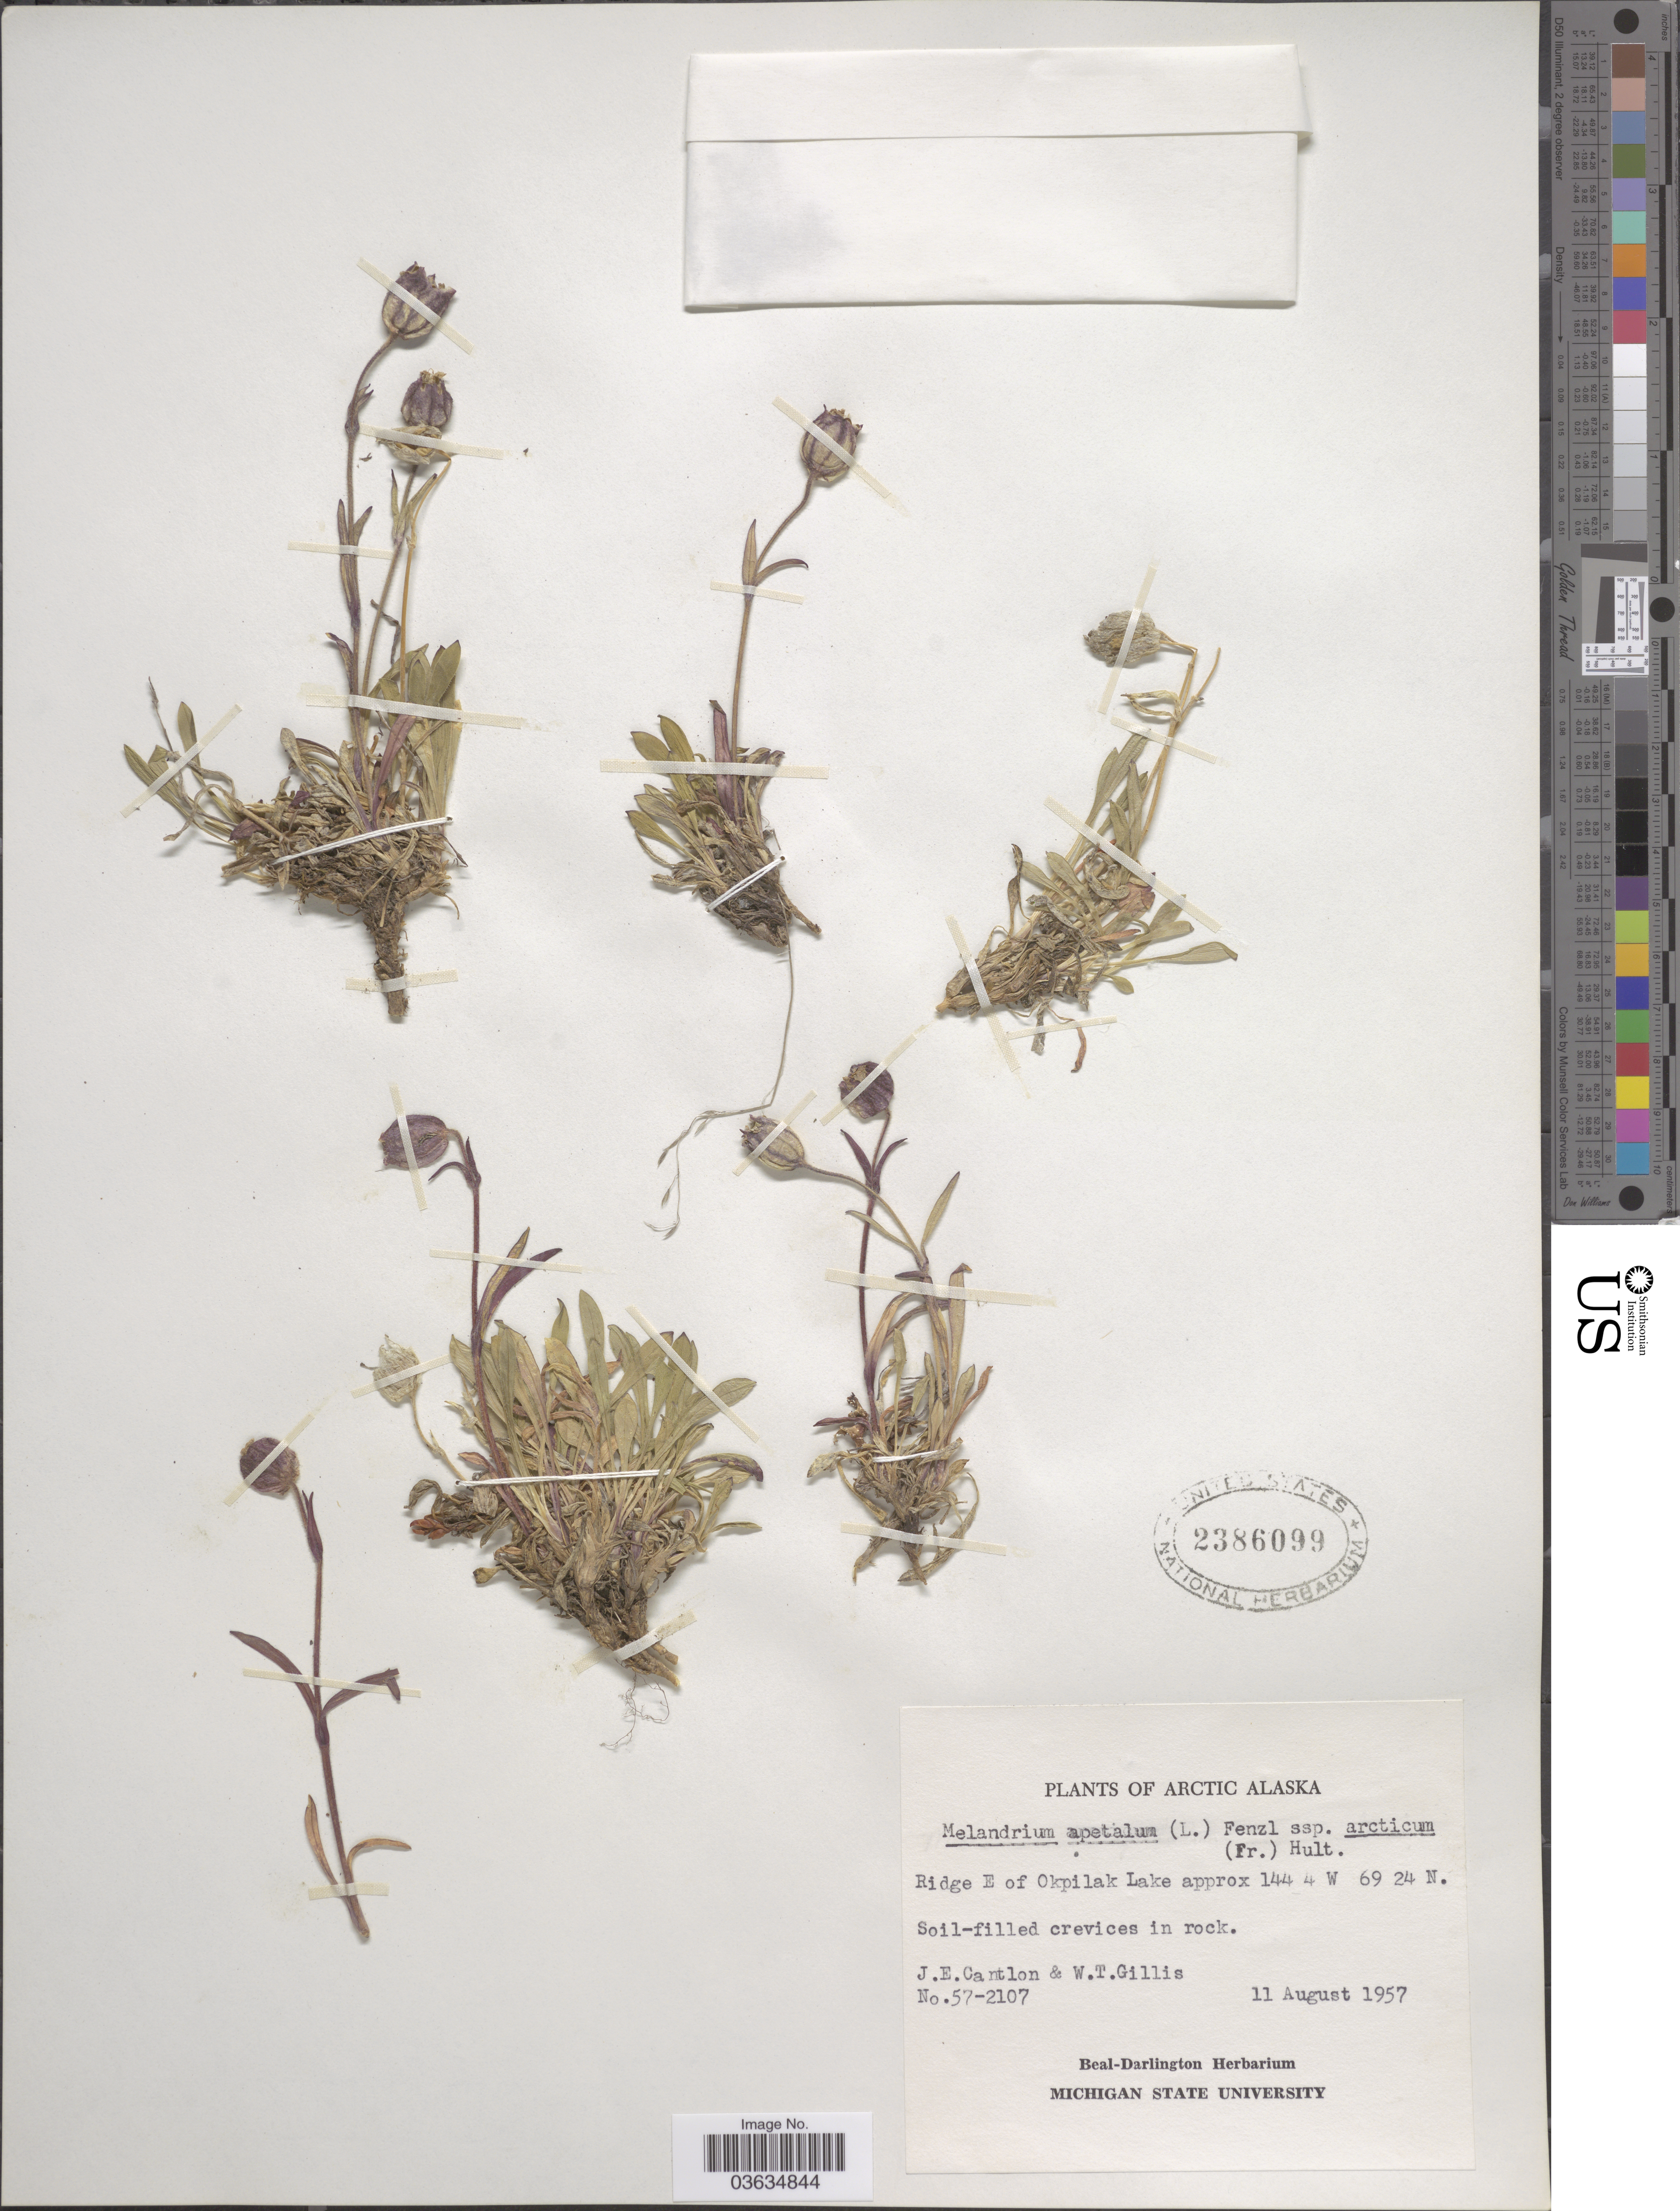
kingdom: Plantae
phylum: Tracheophyta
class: Magnoliopsida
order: Caryophyllales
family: Caryophyllaceae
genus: Silene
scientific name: Silene uralensis subsp. uralensis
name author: (Rupr.) Bocquet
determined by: Strong, Mark T., (BOT), Smithsonian Institution - National Museum of Natural History (UNITED STATES)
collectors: J. Cantlon & W. T. Gillis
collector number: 57-2107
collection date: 1957-08-11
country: United States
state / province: Alaska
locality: Arctic Alaska. Ridge E of Okpilak Lake.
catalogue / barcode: US 2386099